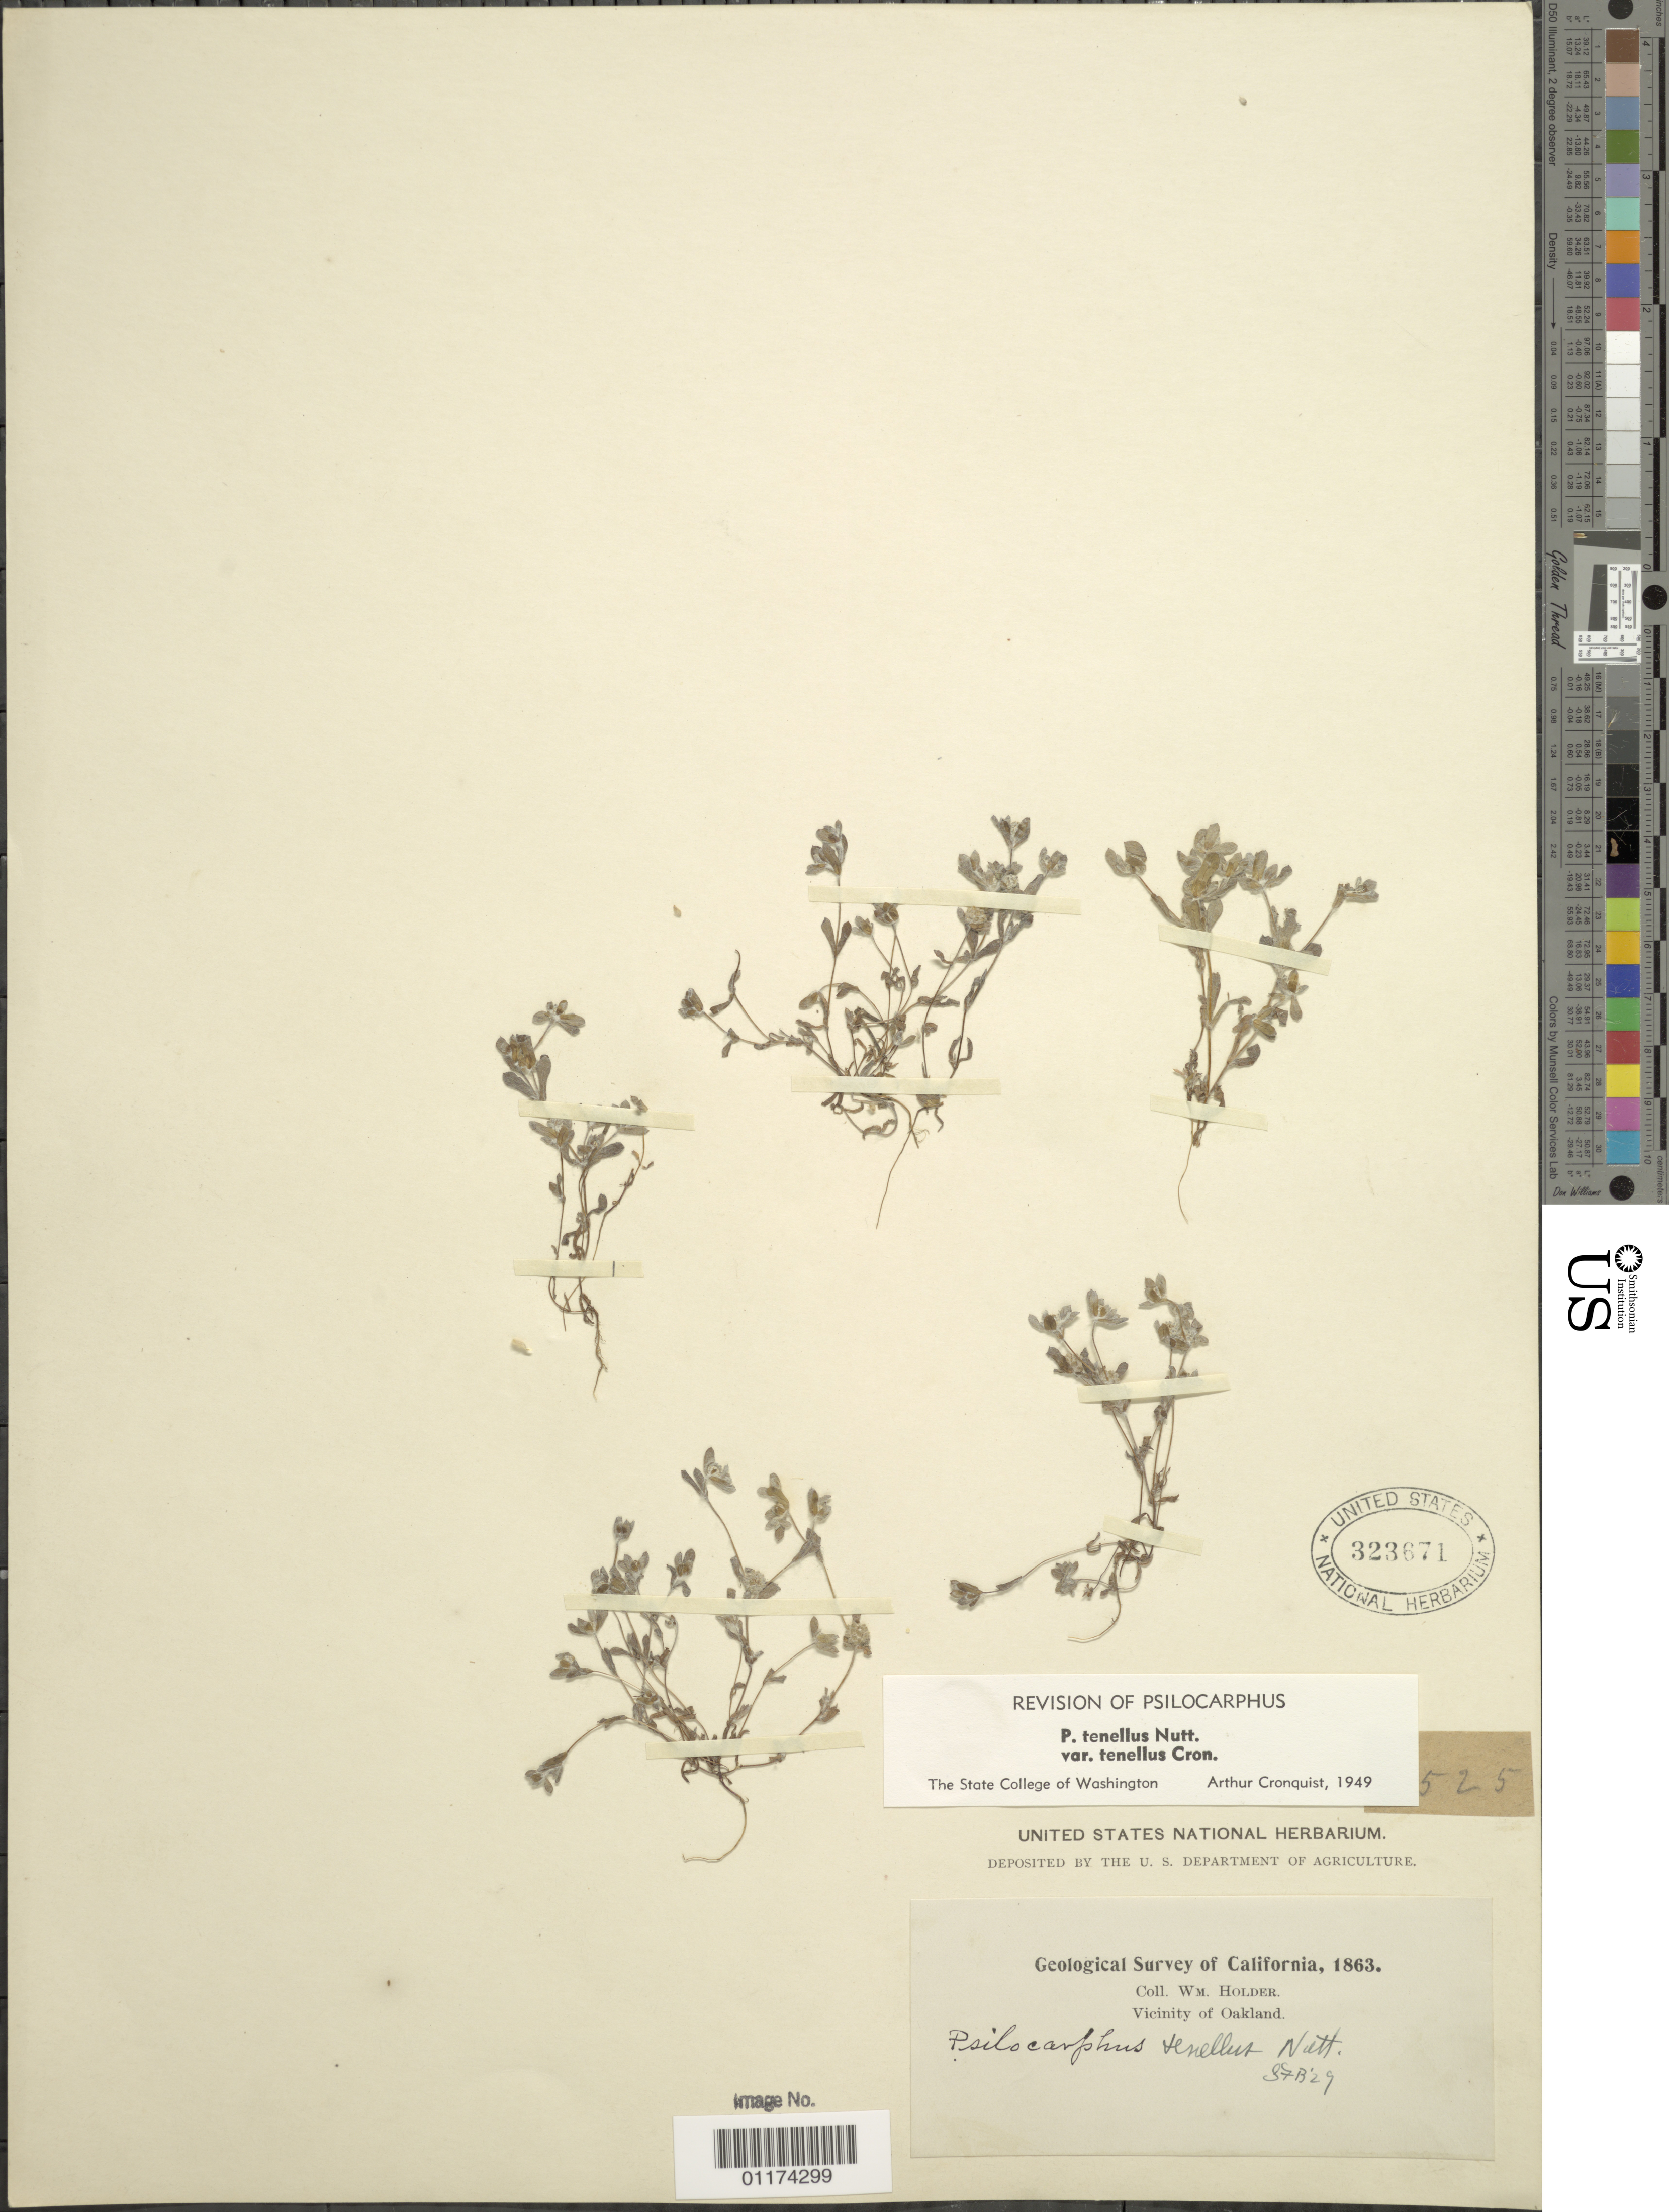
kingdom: Plantae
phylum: Tracheophyta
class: Magnoliopsida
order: Asterales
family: Asteraceae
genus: Psilocarphus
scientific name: Psilocarphus tenellus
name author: Nutt.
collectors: W. Holder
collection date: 1863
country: United States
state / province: California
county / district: Alameda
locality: Near Oakland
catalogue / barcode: US 323671